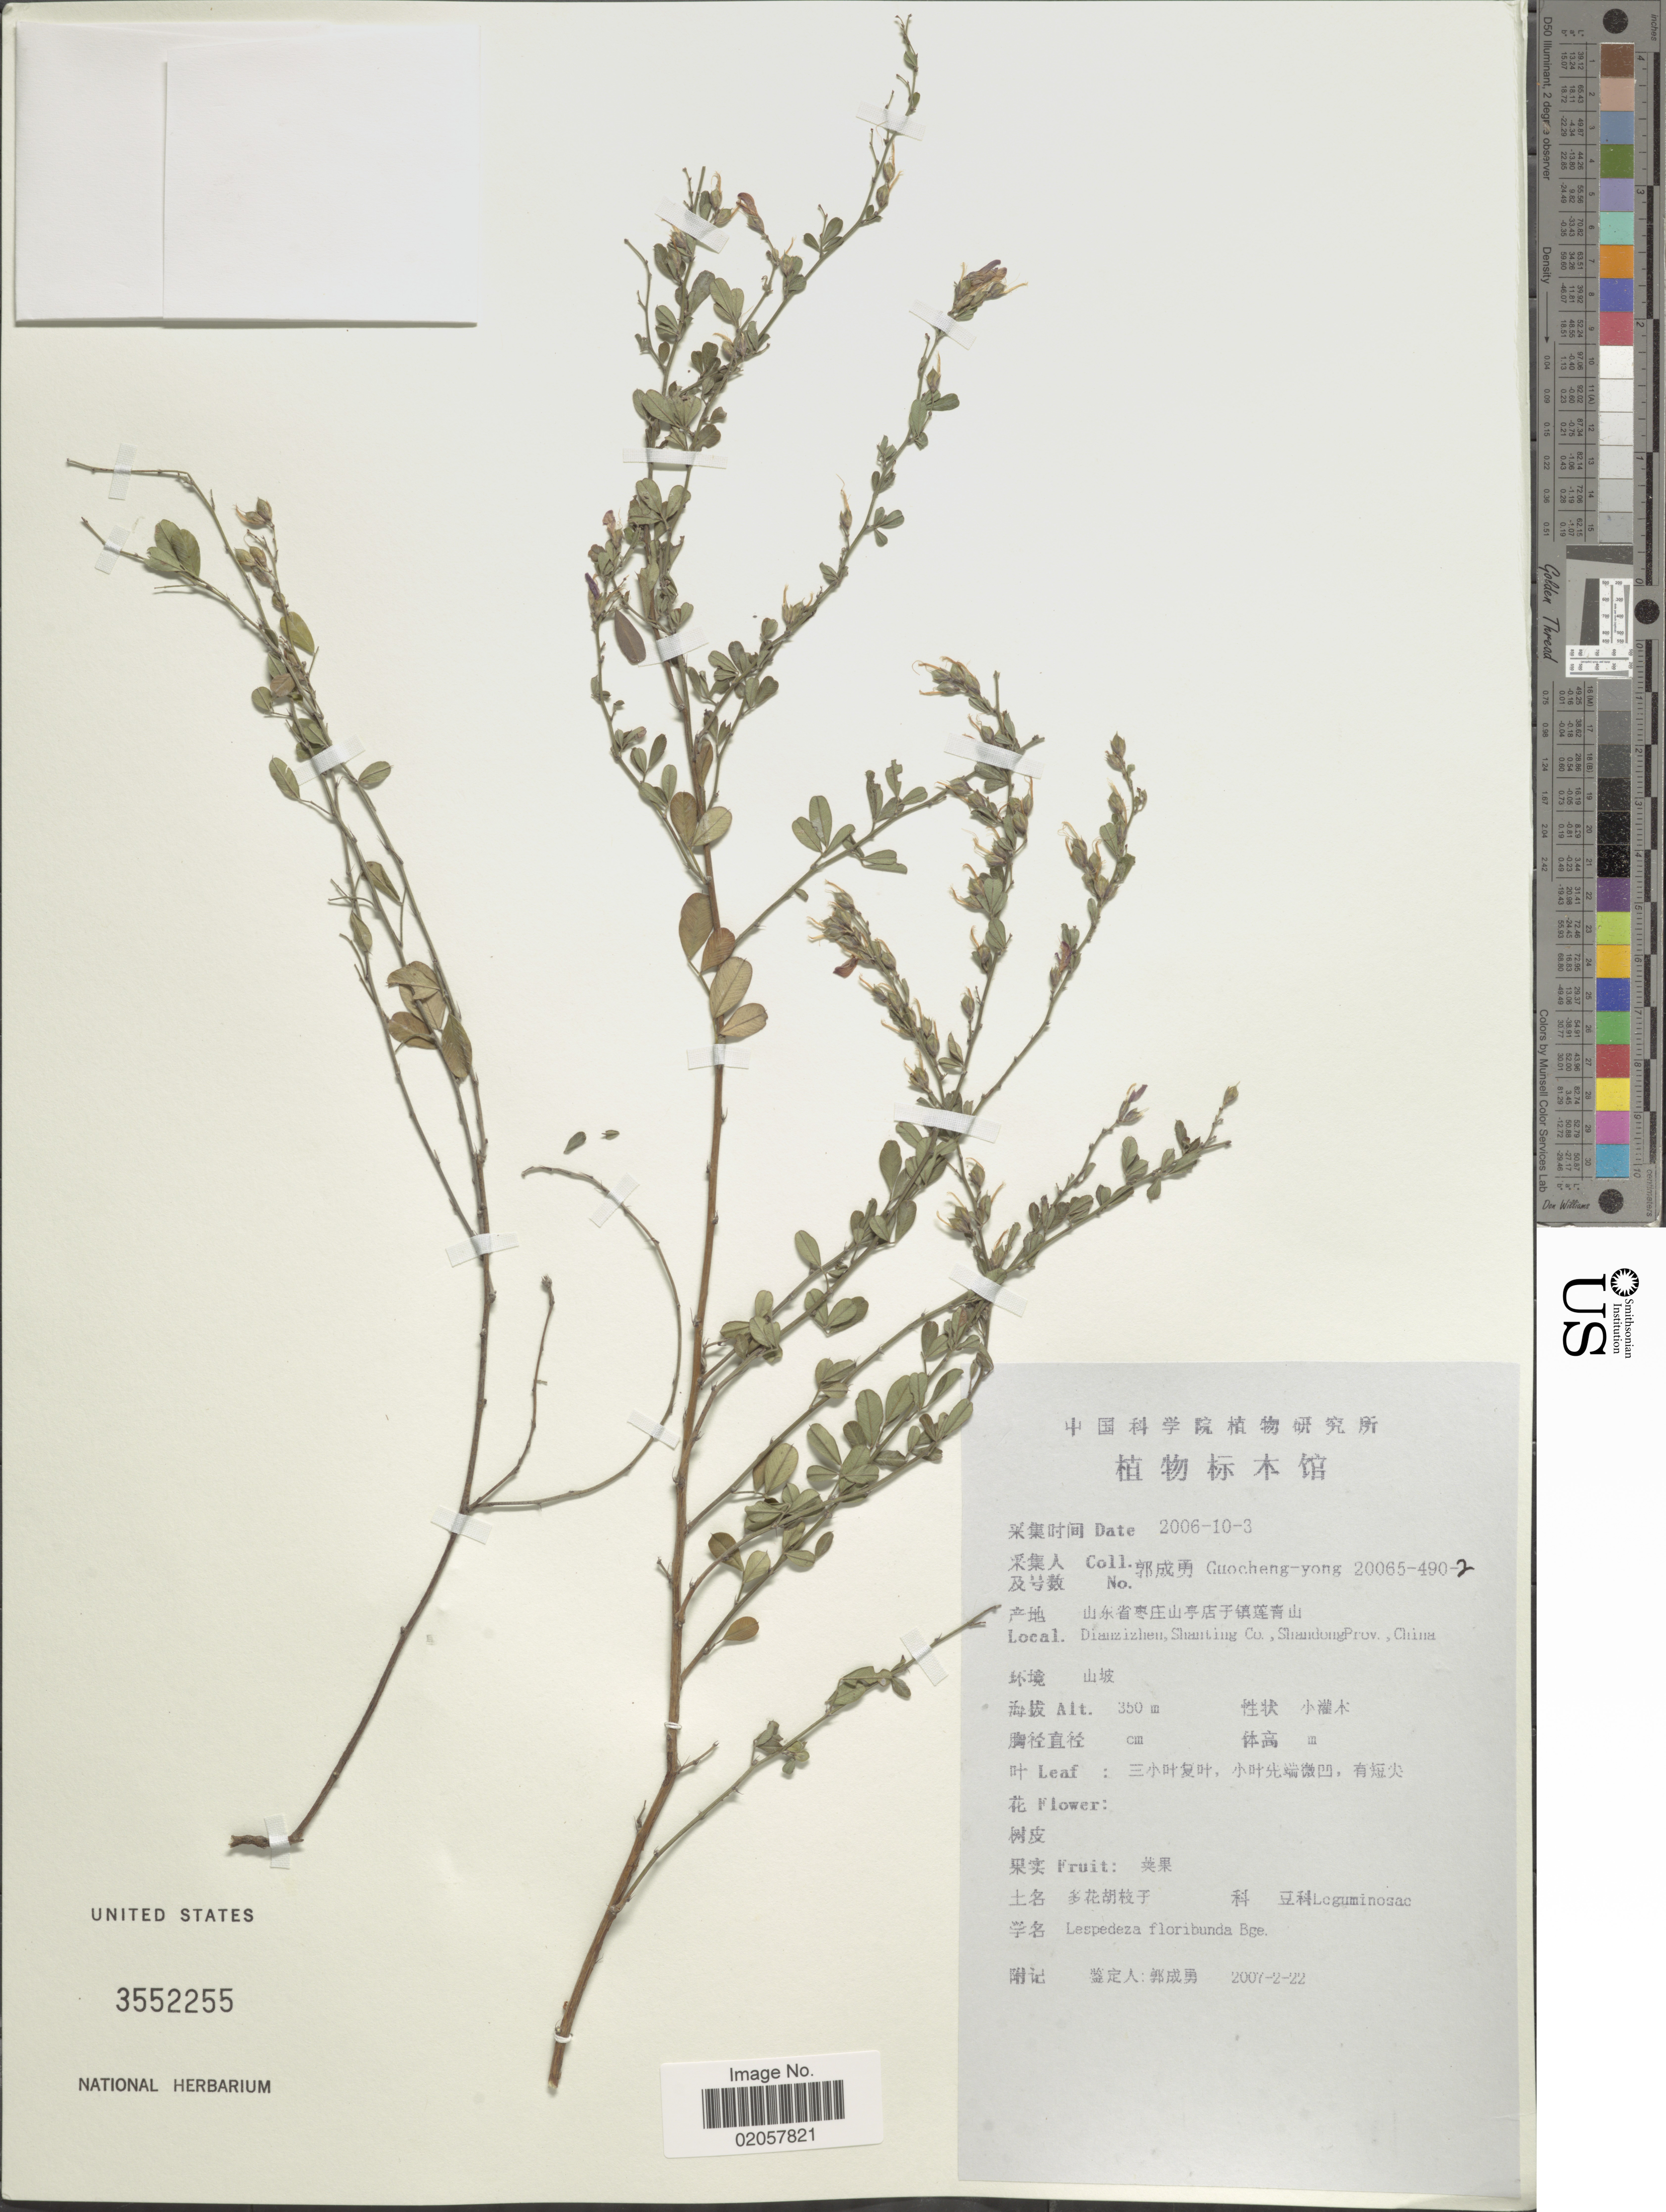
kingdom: Plantae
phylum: Tracheophyta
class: Magnoliopsida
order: Fabales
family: Fabaceae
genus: Lespedeza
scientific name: Lespedeza floribunda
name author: Bunge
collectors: Guo cheng-yong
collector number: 20065-490-2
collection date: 2006-10-03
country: China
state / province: Shandong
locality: Dianzizhen, Shanting Co.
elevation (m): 350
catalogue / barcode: US 3552255